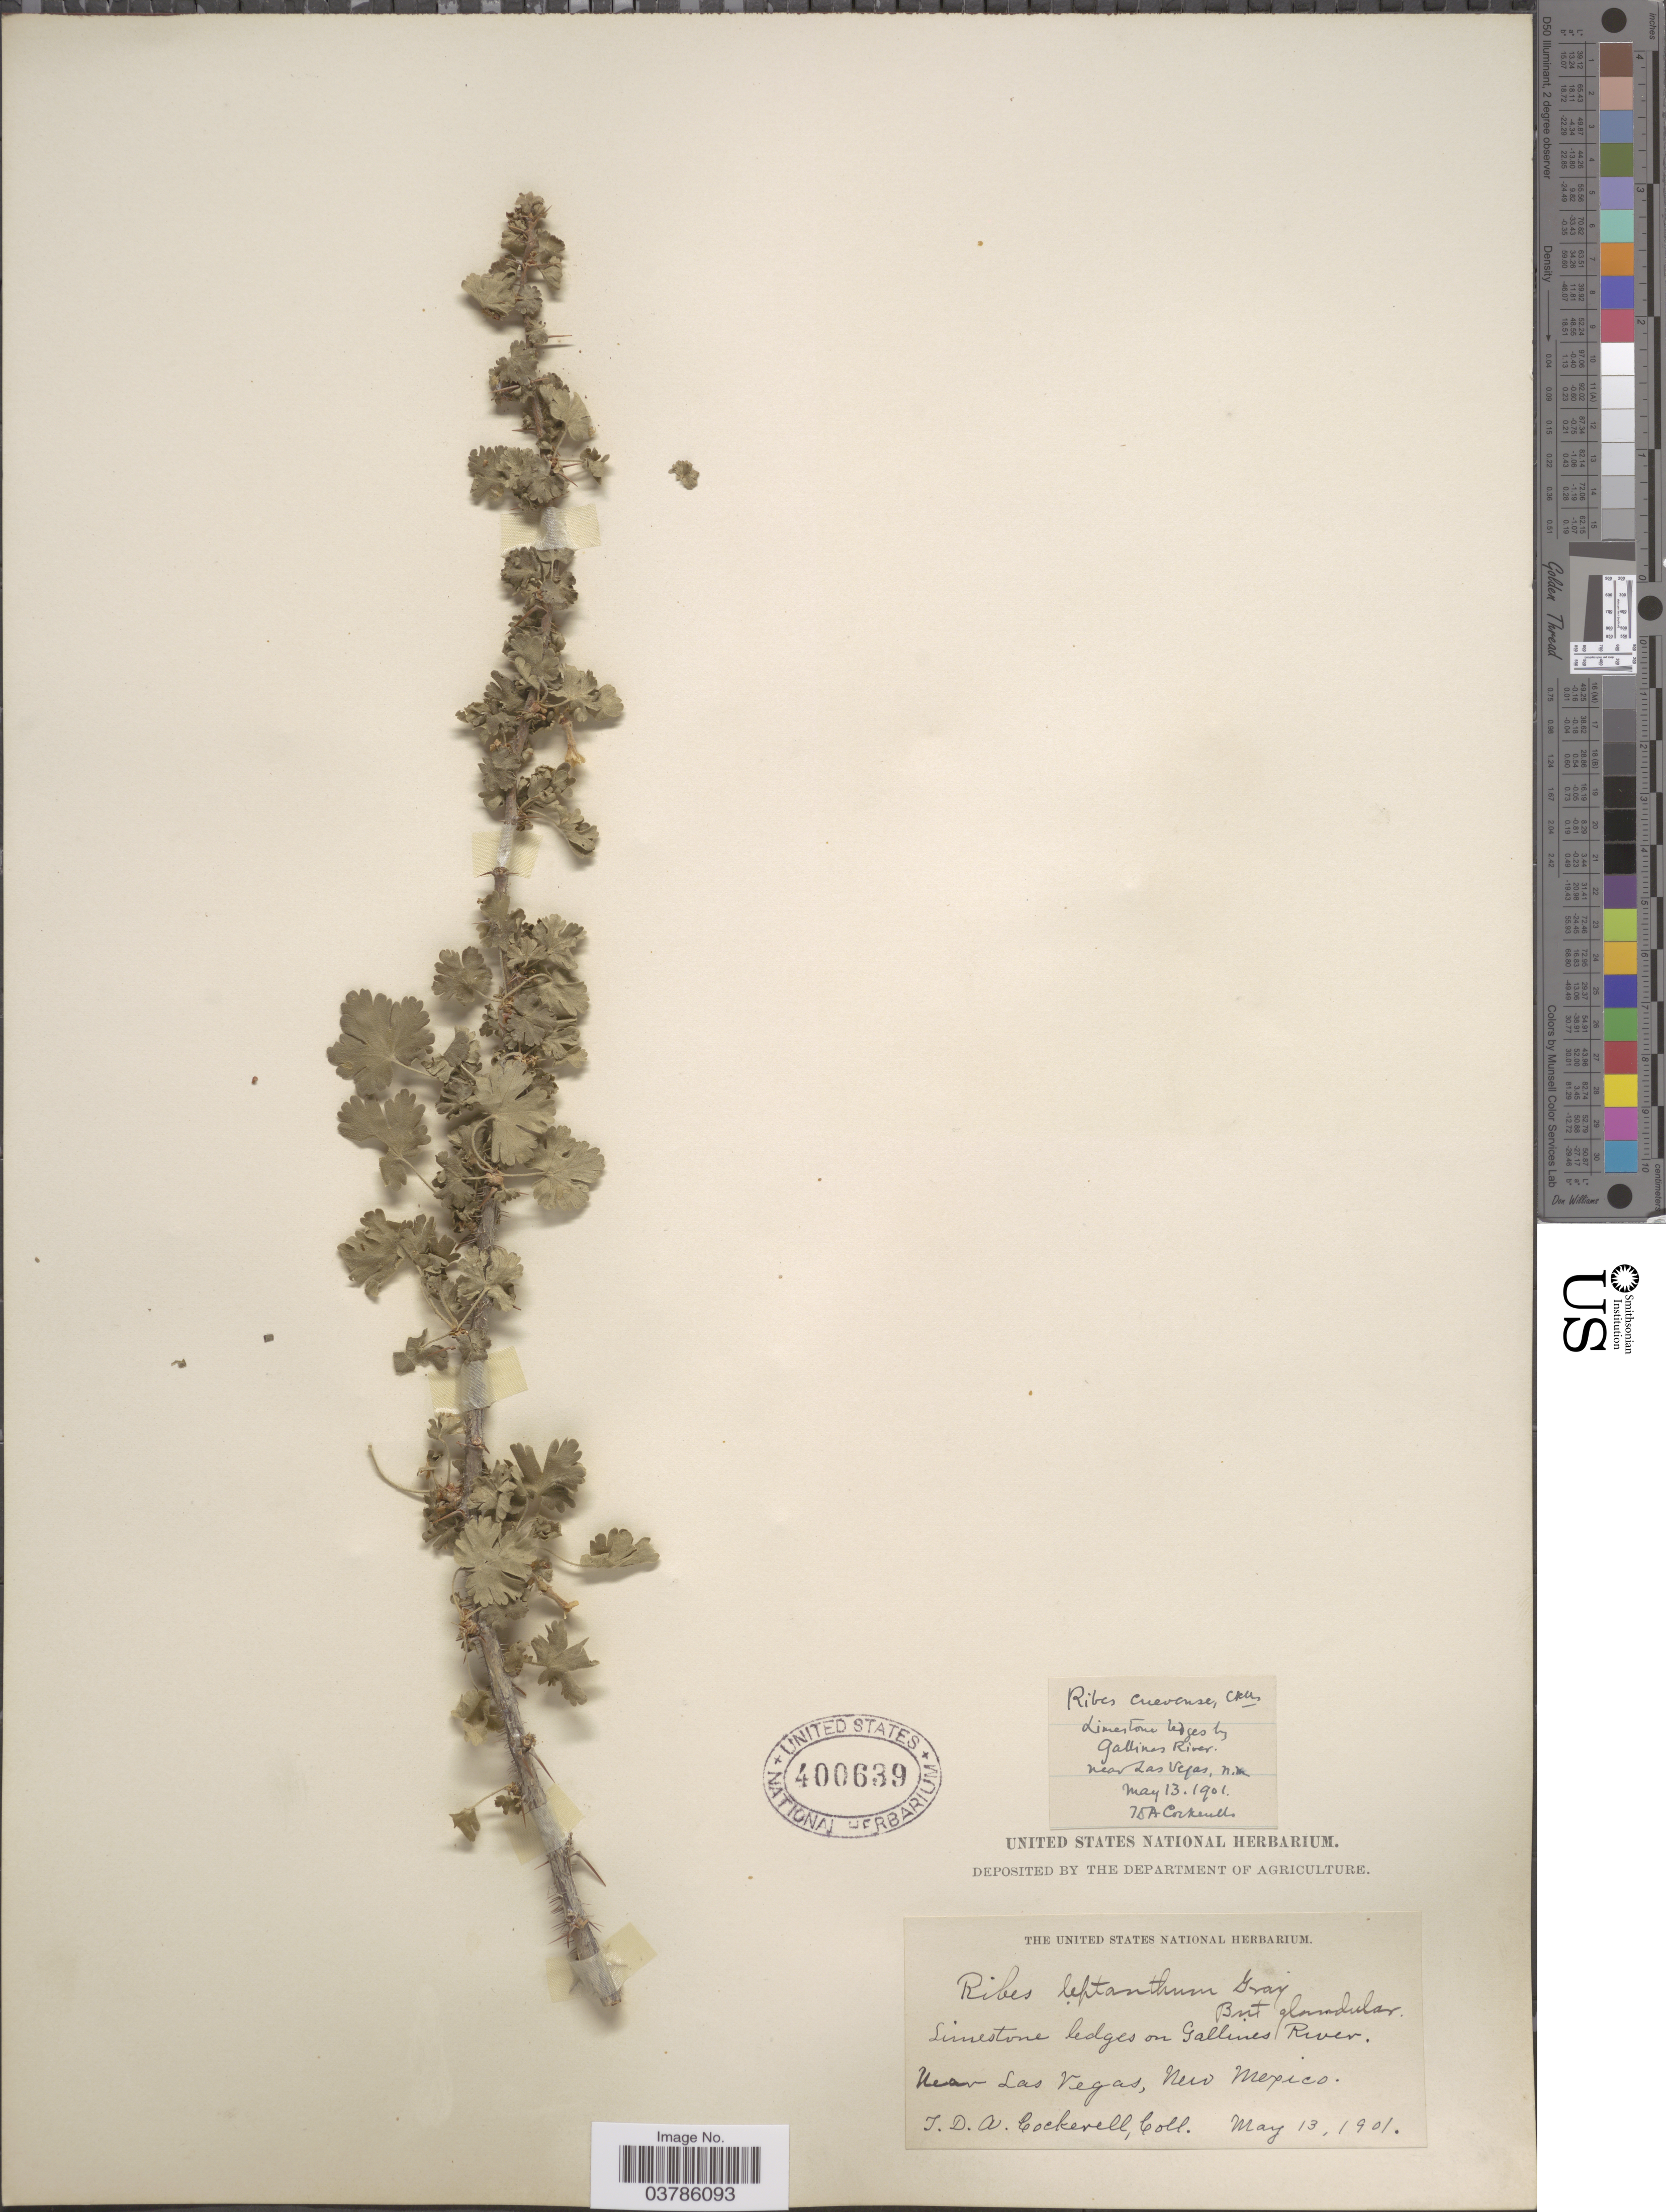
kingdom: Plantae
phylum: Tracheophyta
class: Magnoliopsida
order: Saxifragales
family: Grossulariaceae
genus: Ribes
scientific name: Ribes leptanthum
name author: A. Gray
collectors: T. Cockerell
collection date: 1901-05-13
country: United States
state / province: New Mexico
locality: Limestone ledges on Gallinas River, near Las Vegas.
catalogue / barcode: US 400639